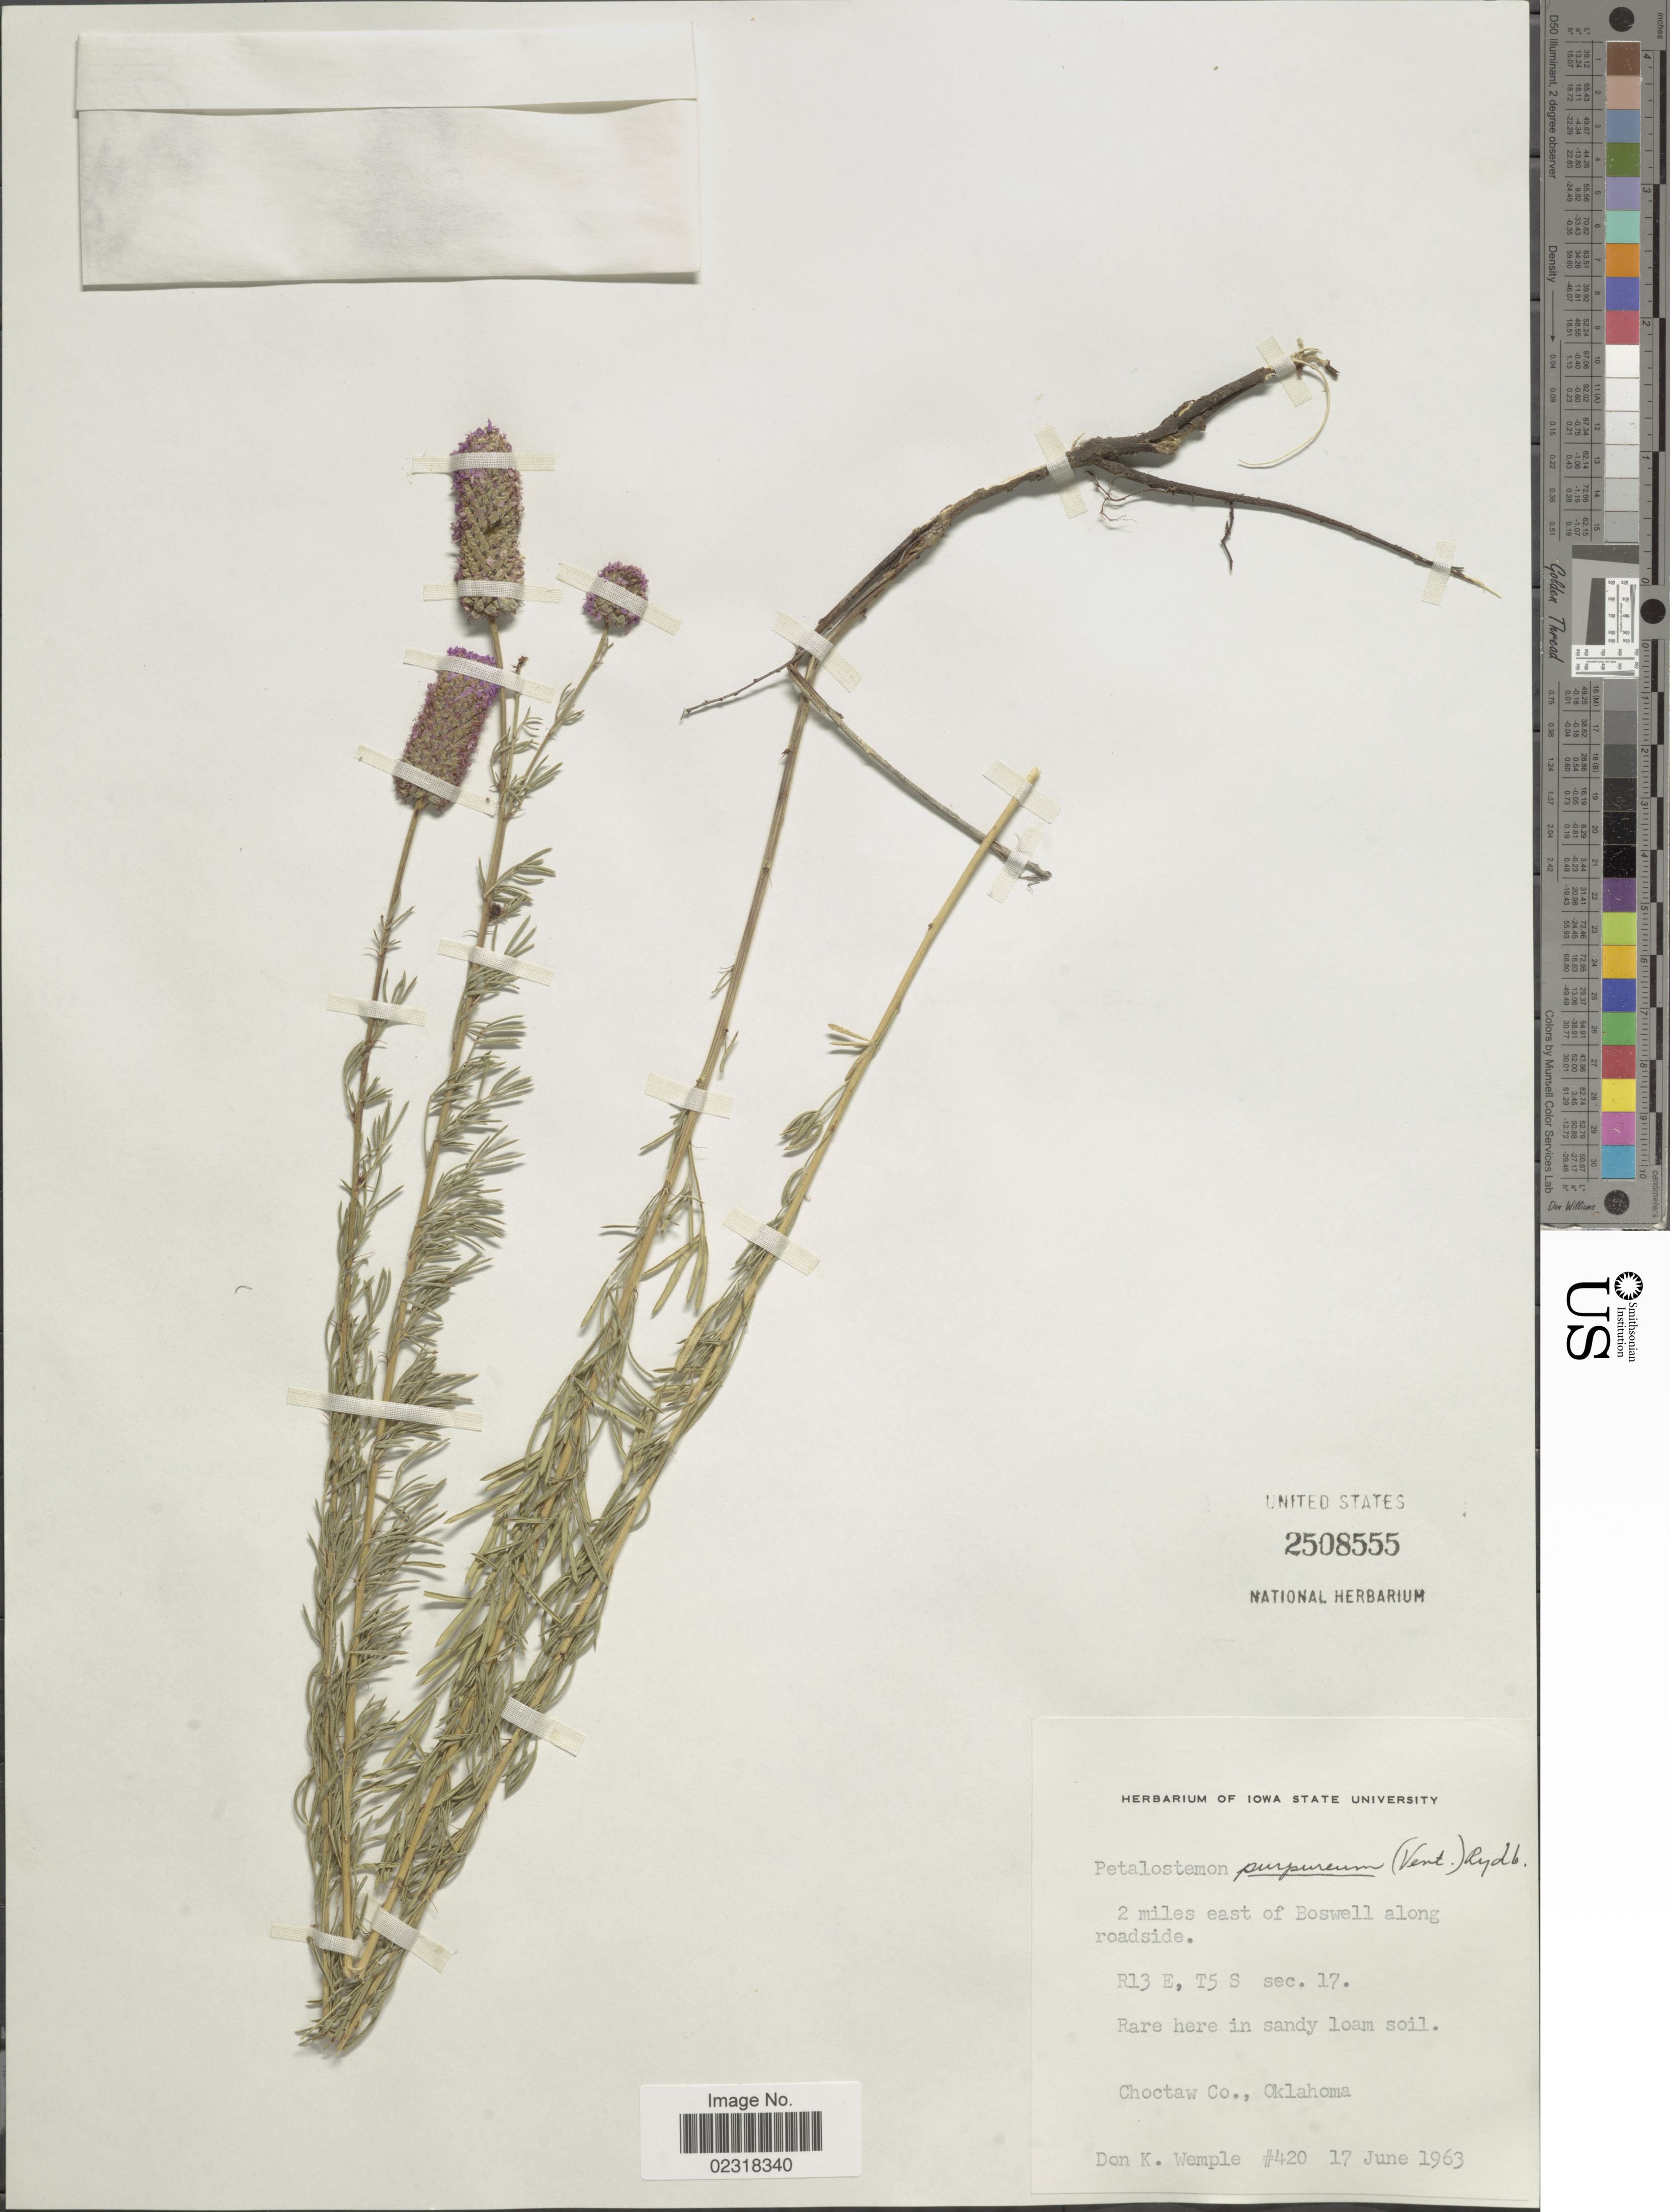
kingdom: Plantae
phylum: Tracheophyta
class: Magnoliopsida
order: Fabales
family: Fabaceae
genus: Dalea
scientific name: Dalea purpurea var. purpurea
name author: Vent.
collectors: D. Wemple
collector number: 420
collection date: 1963-06-17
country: United States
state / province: Oklahoma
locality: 2 miles east of Boswell along roadside R13 E, T5 S Sec. 17, Choctaw Co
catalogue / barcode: US 2508555